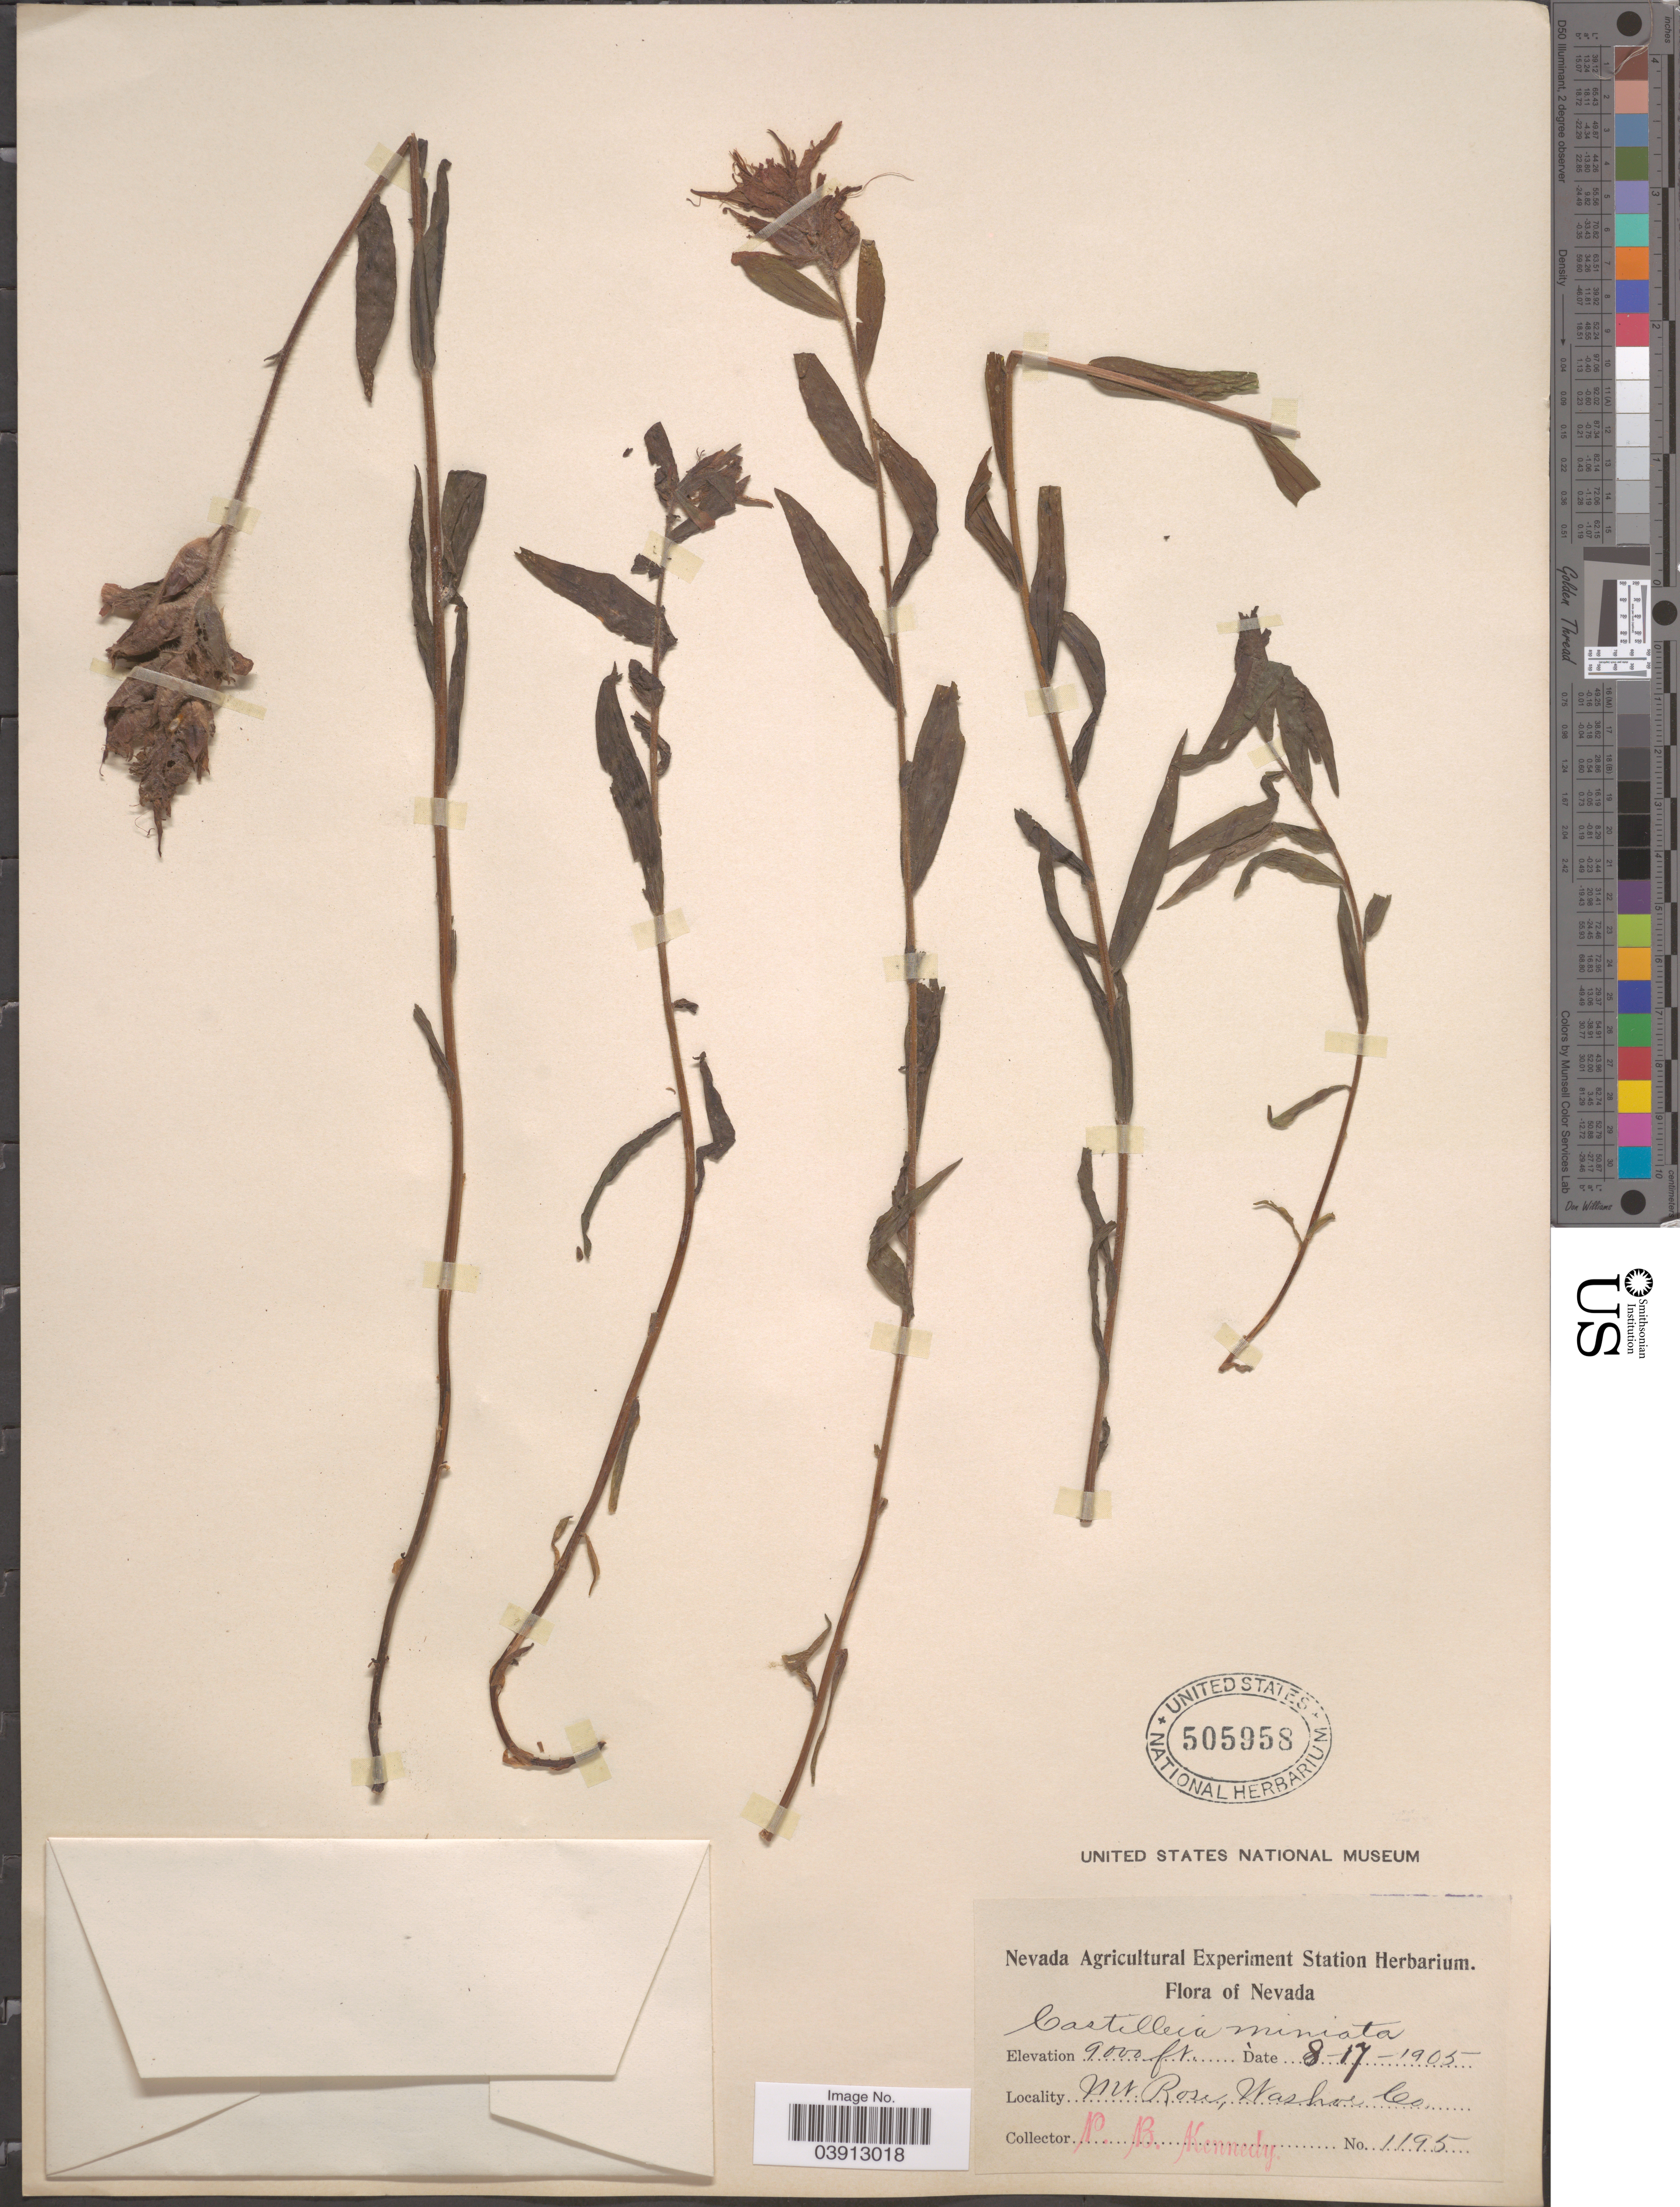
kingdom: Plantae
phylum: Tracheophyta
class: Magnoliopsida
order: Lamiales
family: Orobanchaceae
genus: Castilleja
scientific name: Castilleja miniata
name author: Douglas ex Hook.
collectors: P. B. Kennedy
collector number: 1195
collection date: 1905-08-17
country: United States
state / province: Nevada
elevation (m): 2743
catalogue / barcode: US 505958